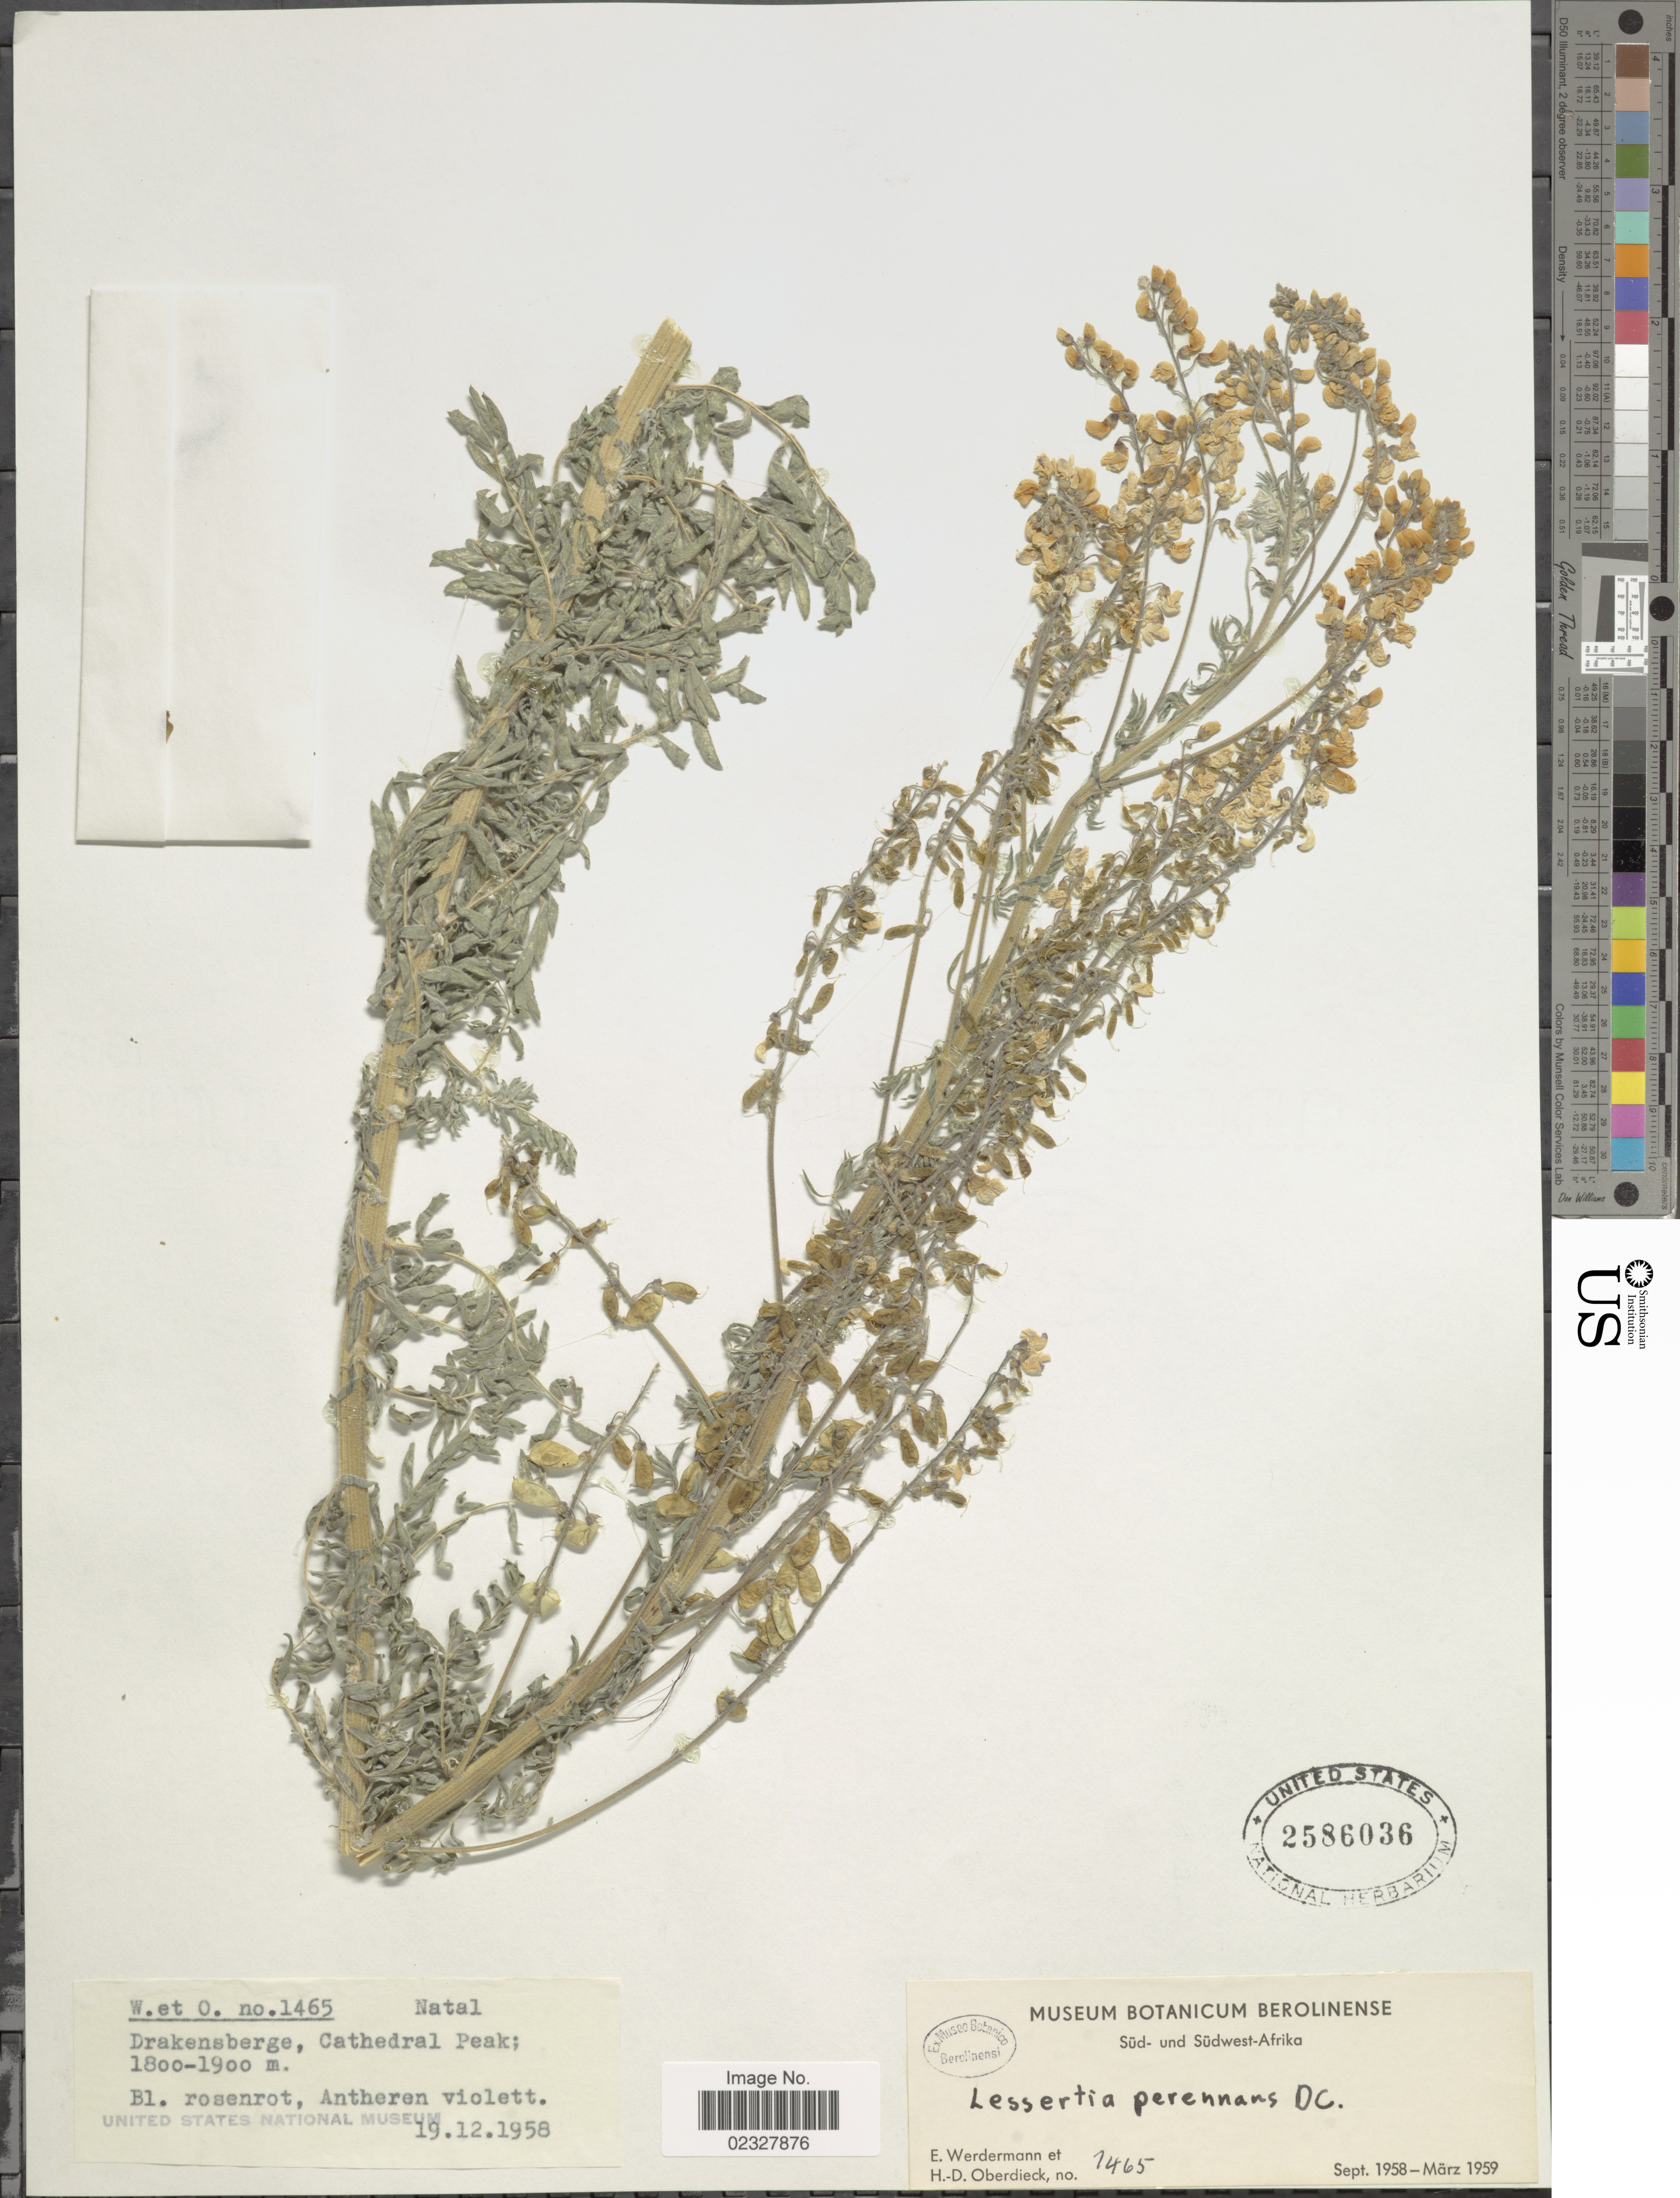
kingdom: Plantae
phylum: Tracheophyta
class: Magnoliopsida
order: Fabales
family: Fabaceae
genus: Lessertia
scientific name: Lessertia perennans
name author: DC.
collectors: E. Werdermann & H. Oberdieck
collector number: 1465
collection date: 1958-12-19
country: South Africa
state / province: KwaZulu-Natal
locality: Natal, Drakensberge, Cathedral Peak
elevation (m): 1800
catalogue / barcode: US 2586036